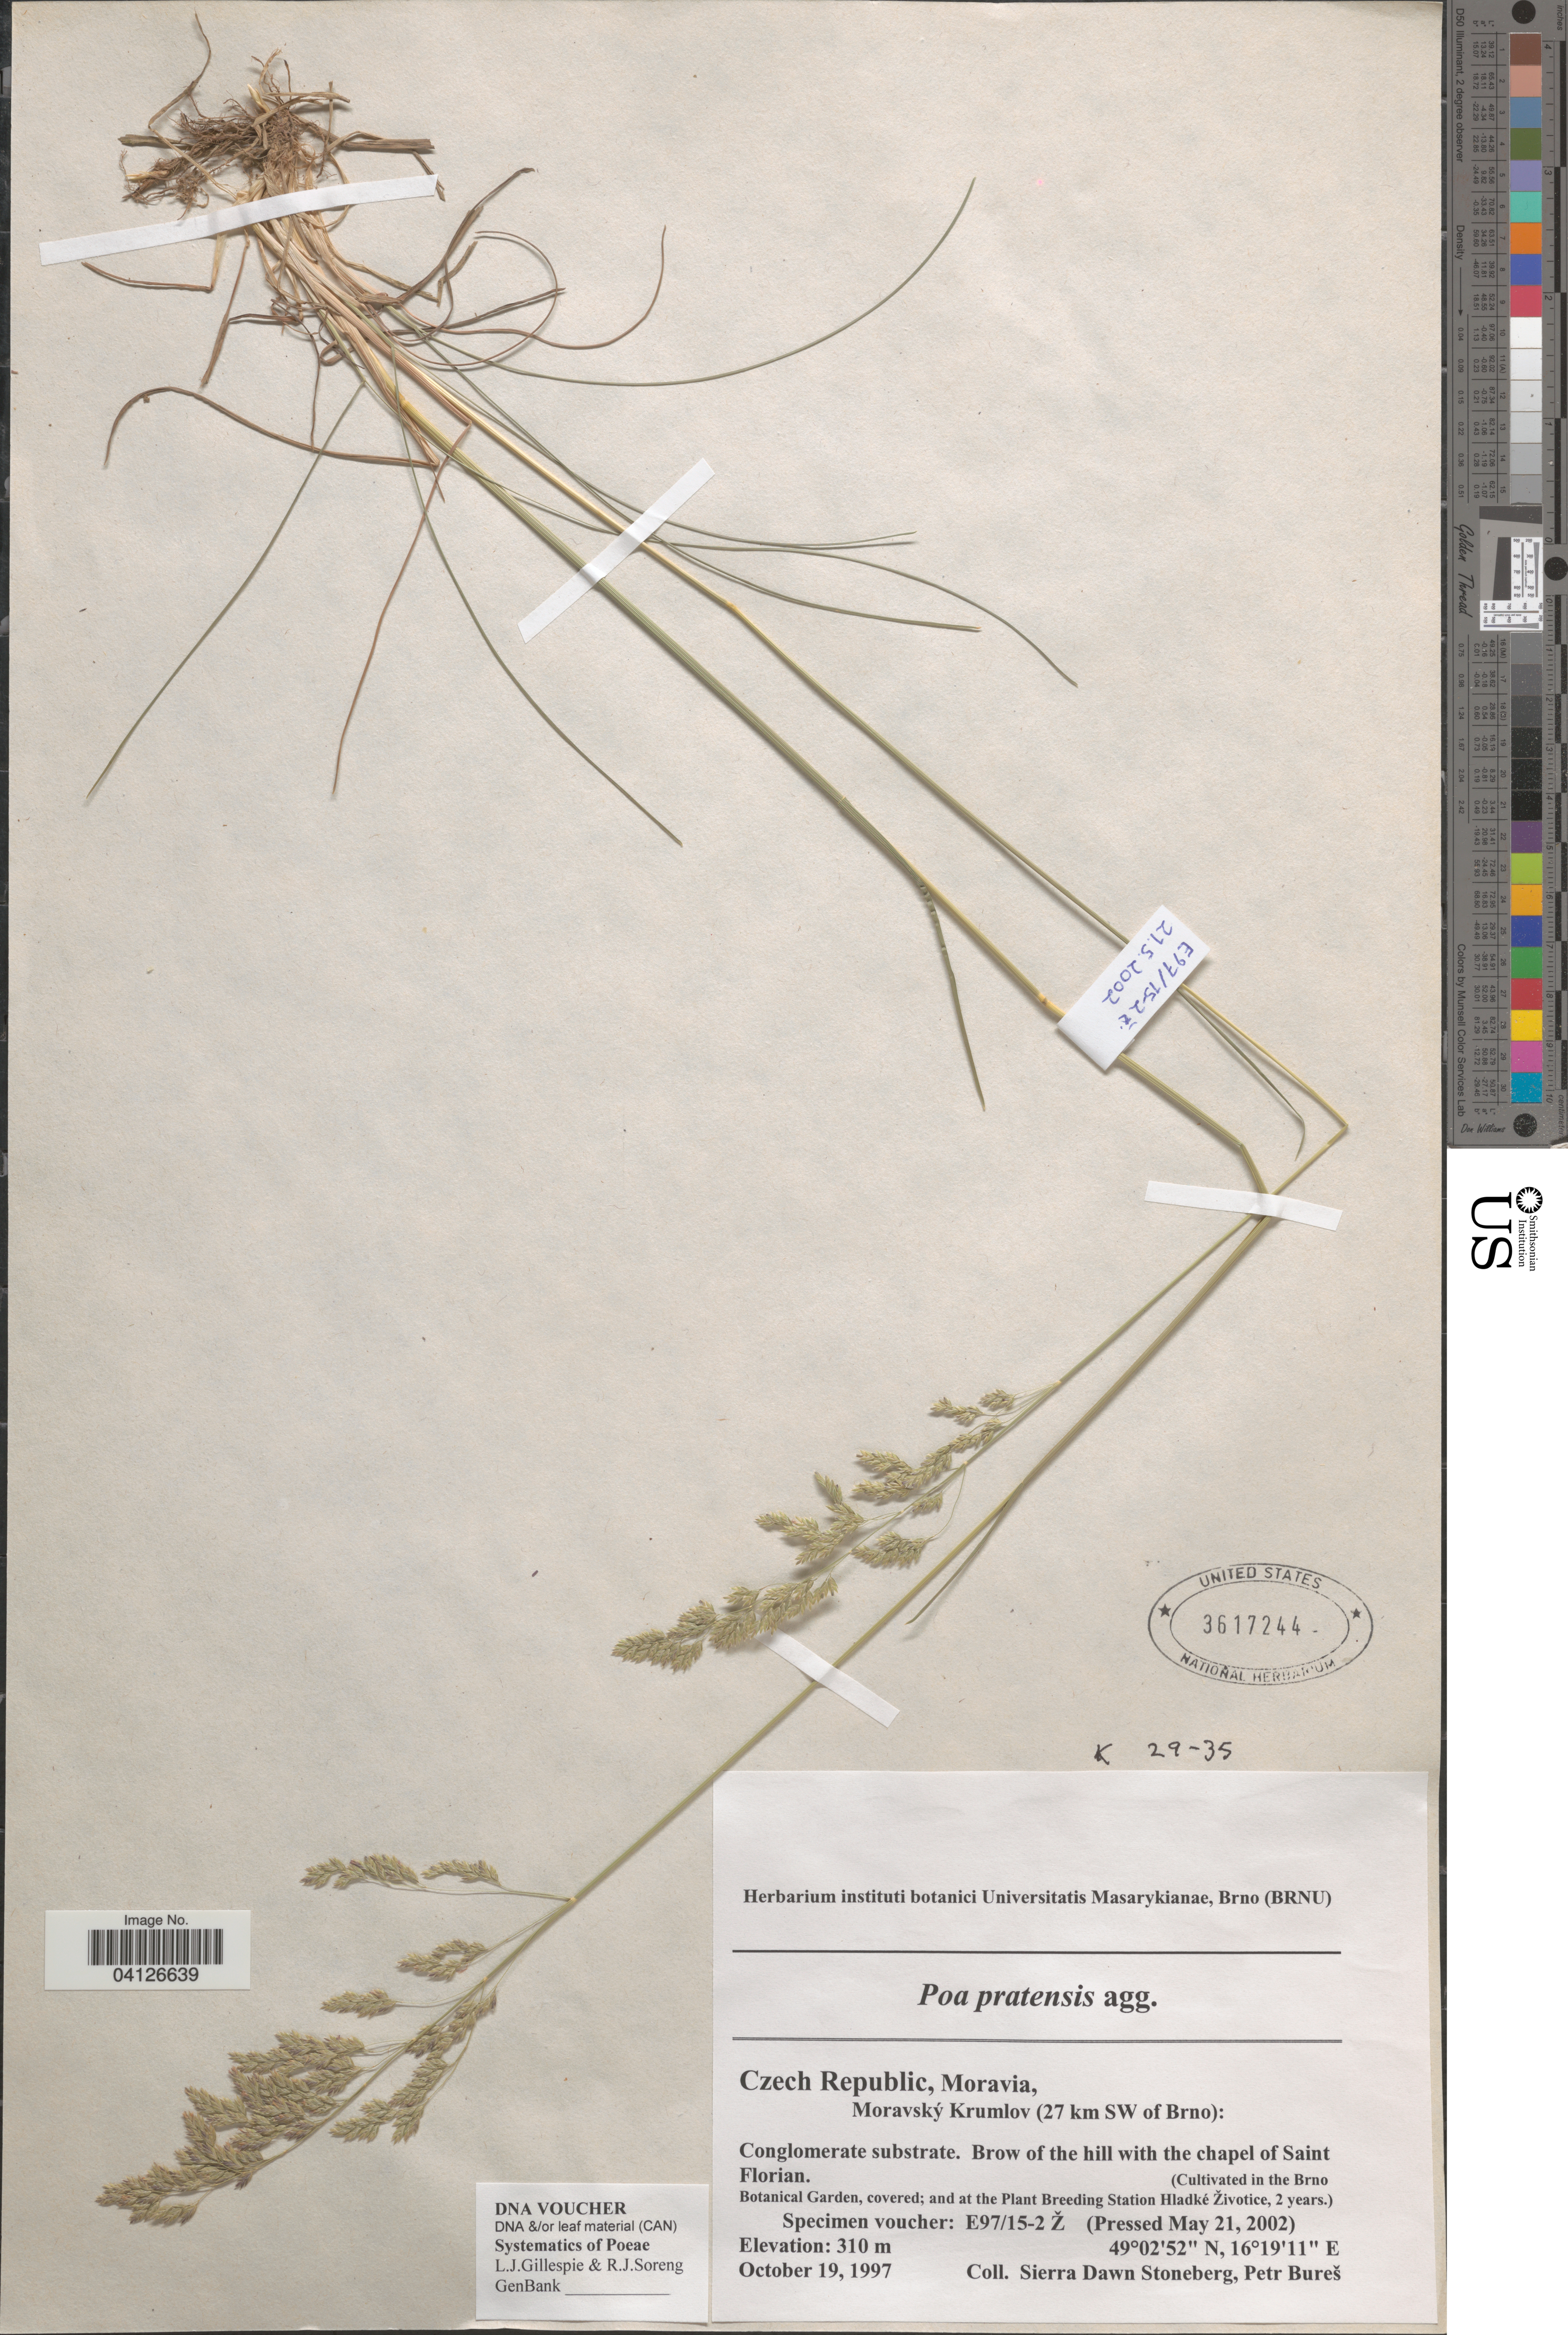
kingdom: Plantae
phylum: Tracheophyta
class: Liliopsida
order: Poales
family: Poaceae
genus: Poa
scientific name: Poa pratensis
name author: L.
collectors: Ex herb. instituti botanici Universitatis Masarykianae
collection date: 2002-05-21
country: Czechia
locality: (Cultivated in the Brno Botanical Garden, covered; and at the Plant Breeding Station Hladké Životice, 2 years.).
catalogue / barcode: US 3617244